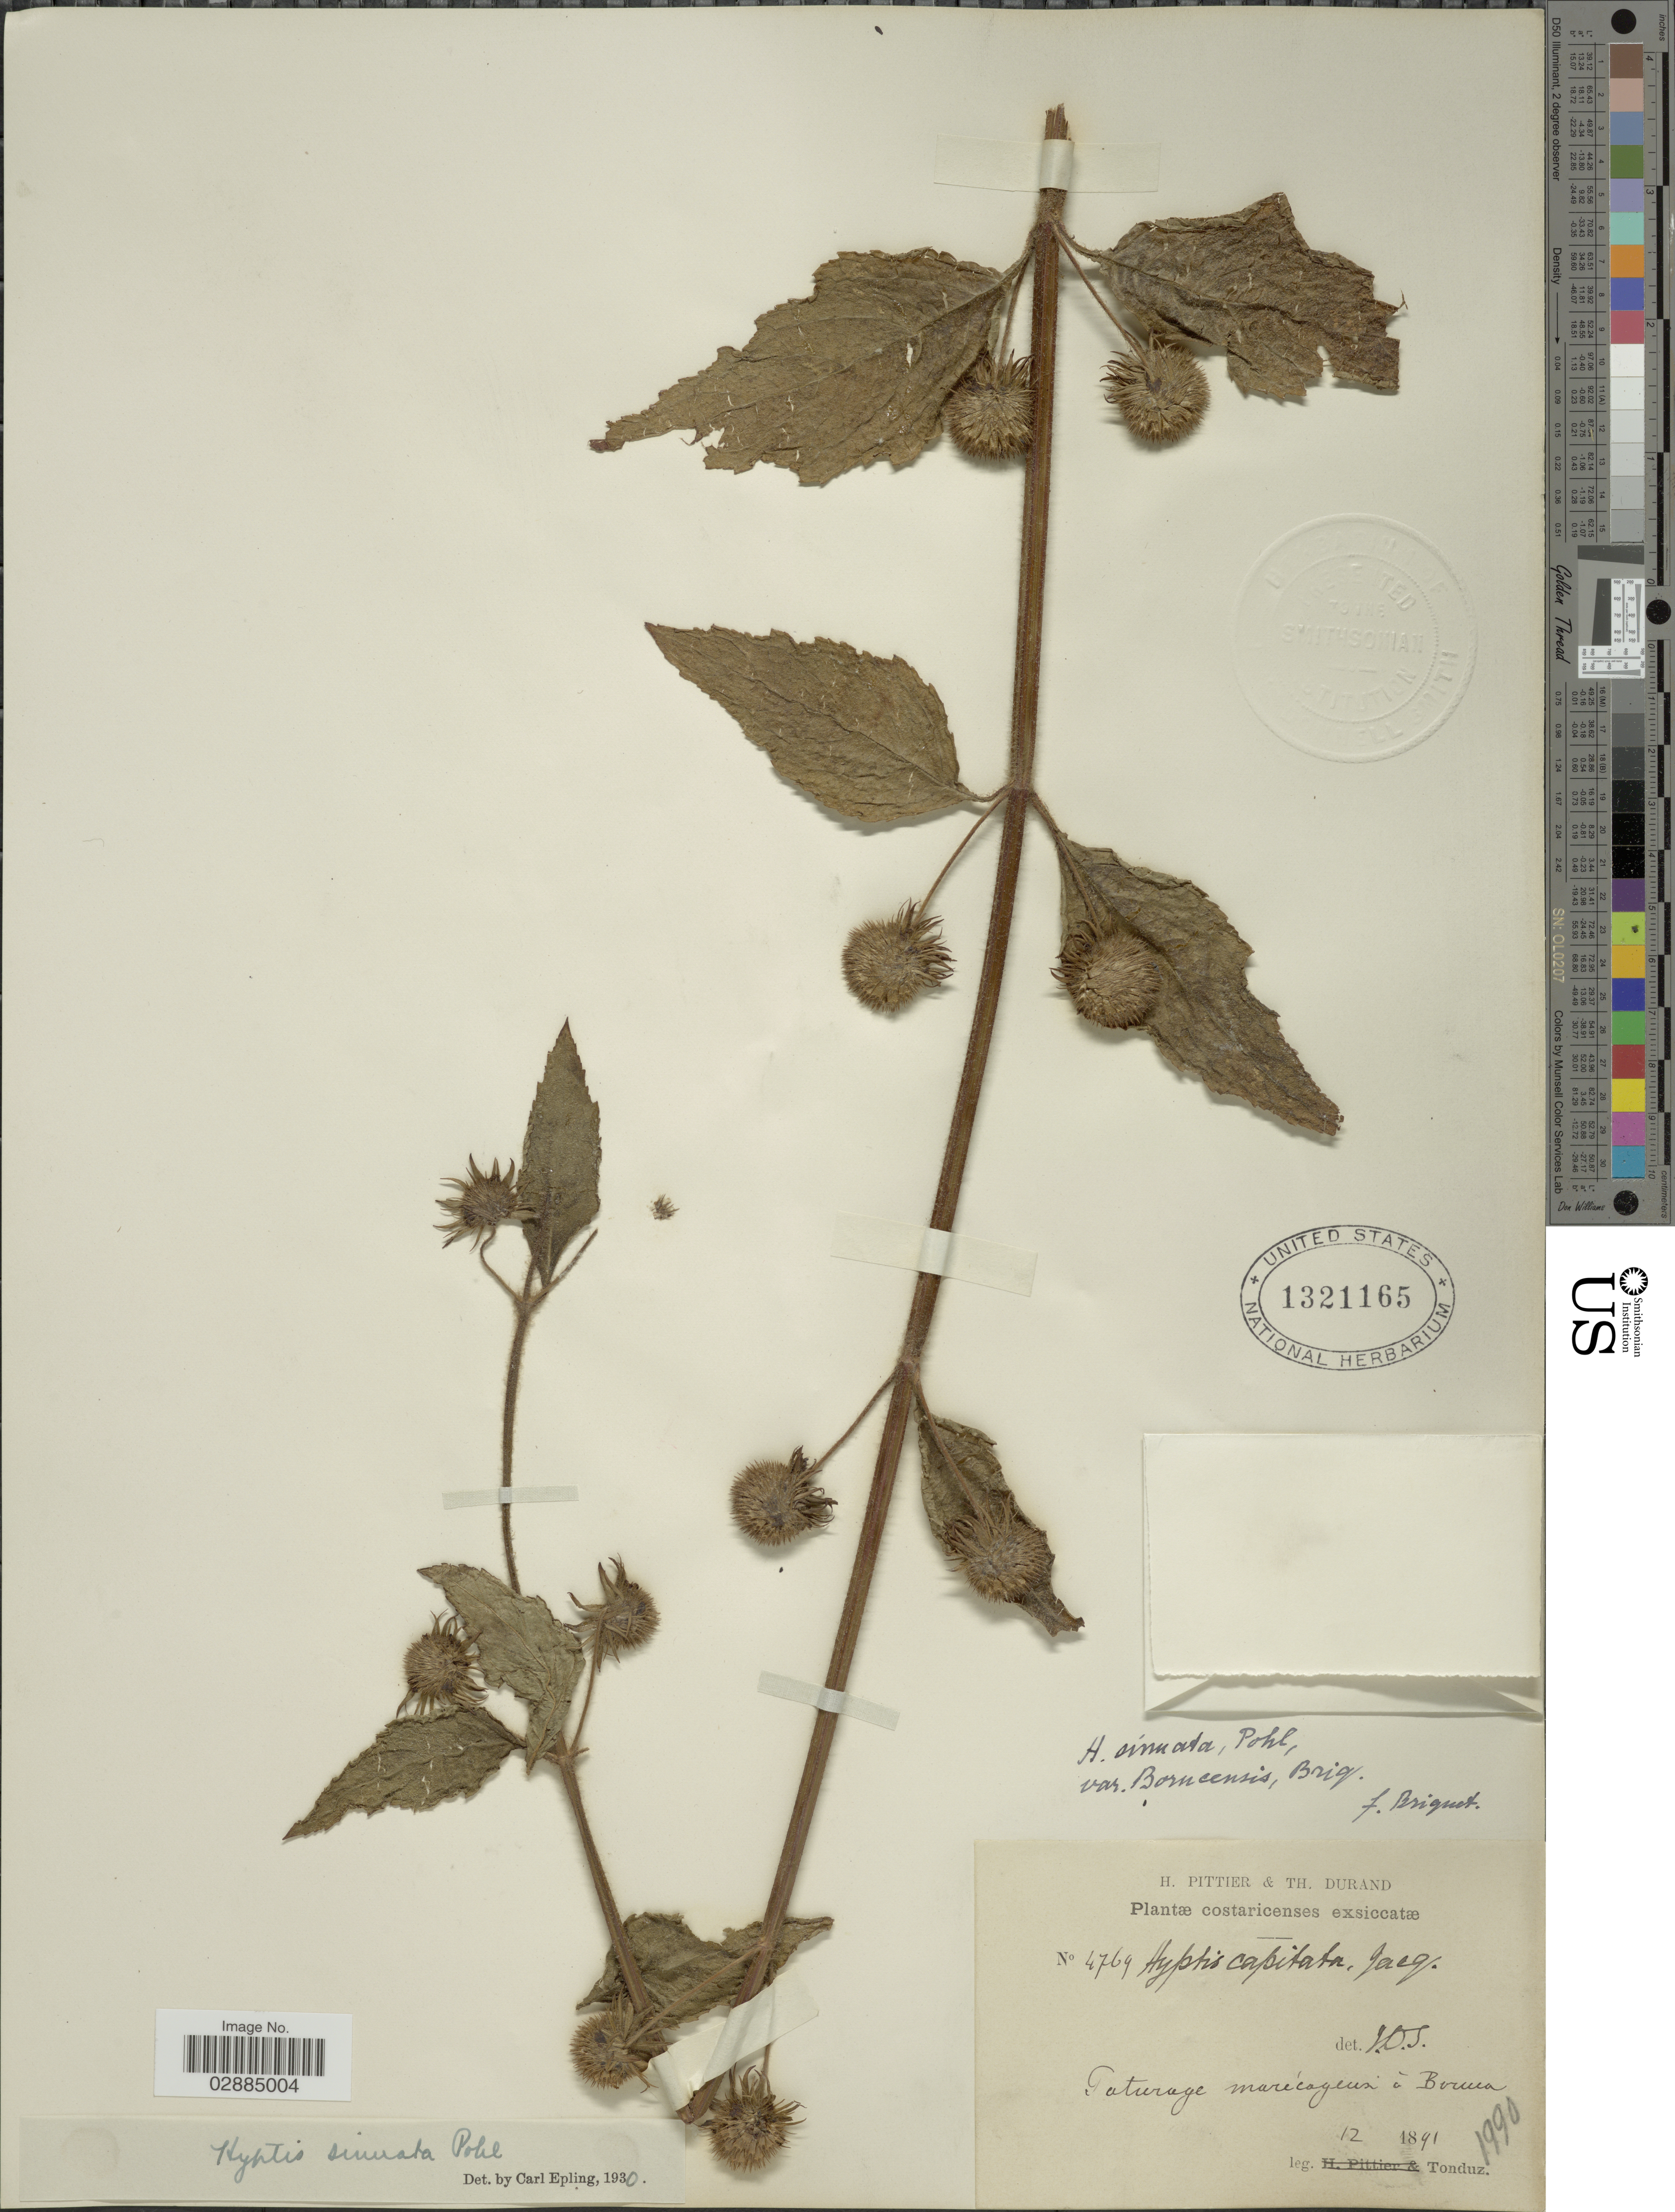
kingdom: Plantae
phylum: Tracheophyta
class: Magnoliopsida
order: Lamiales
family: Lamiaceae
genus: Hyptis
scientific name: Hyptis sinuata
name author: Pohl ex Benth.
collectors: Tonduz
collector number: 4769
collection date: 1891-12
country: Costa Rica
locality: Paturages marécageuz á Boruca.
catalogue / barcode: US 1321165